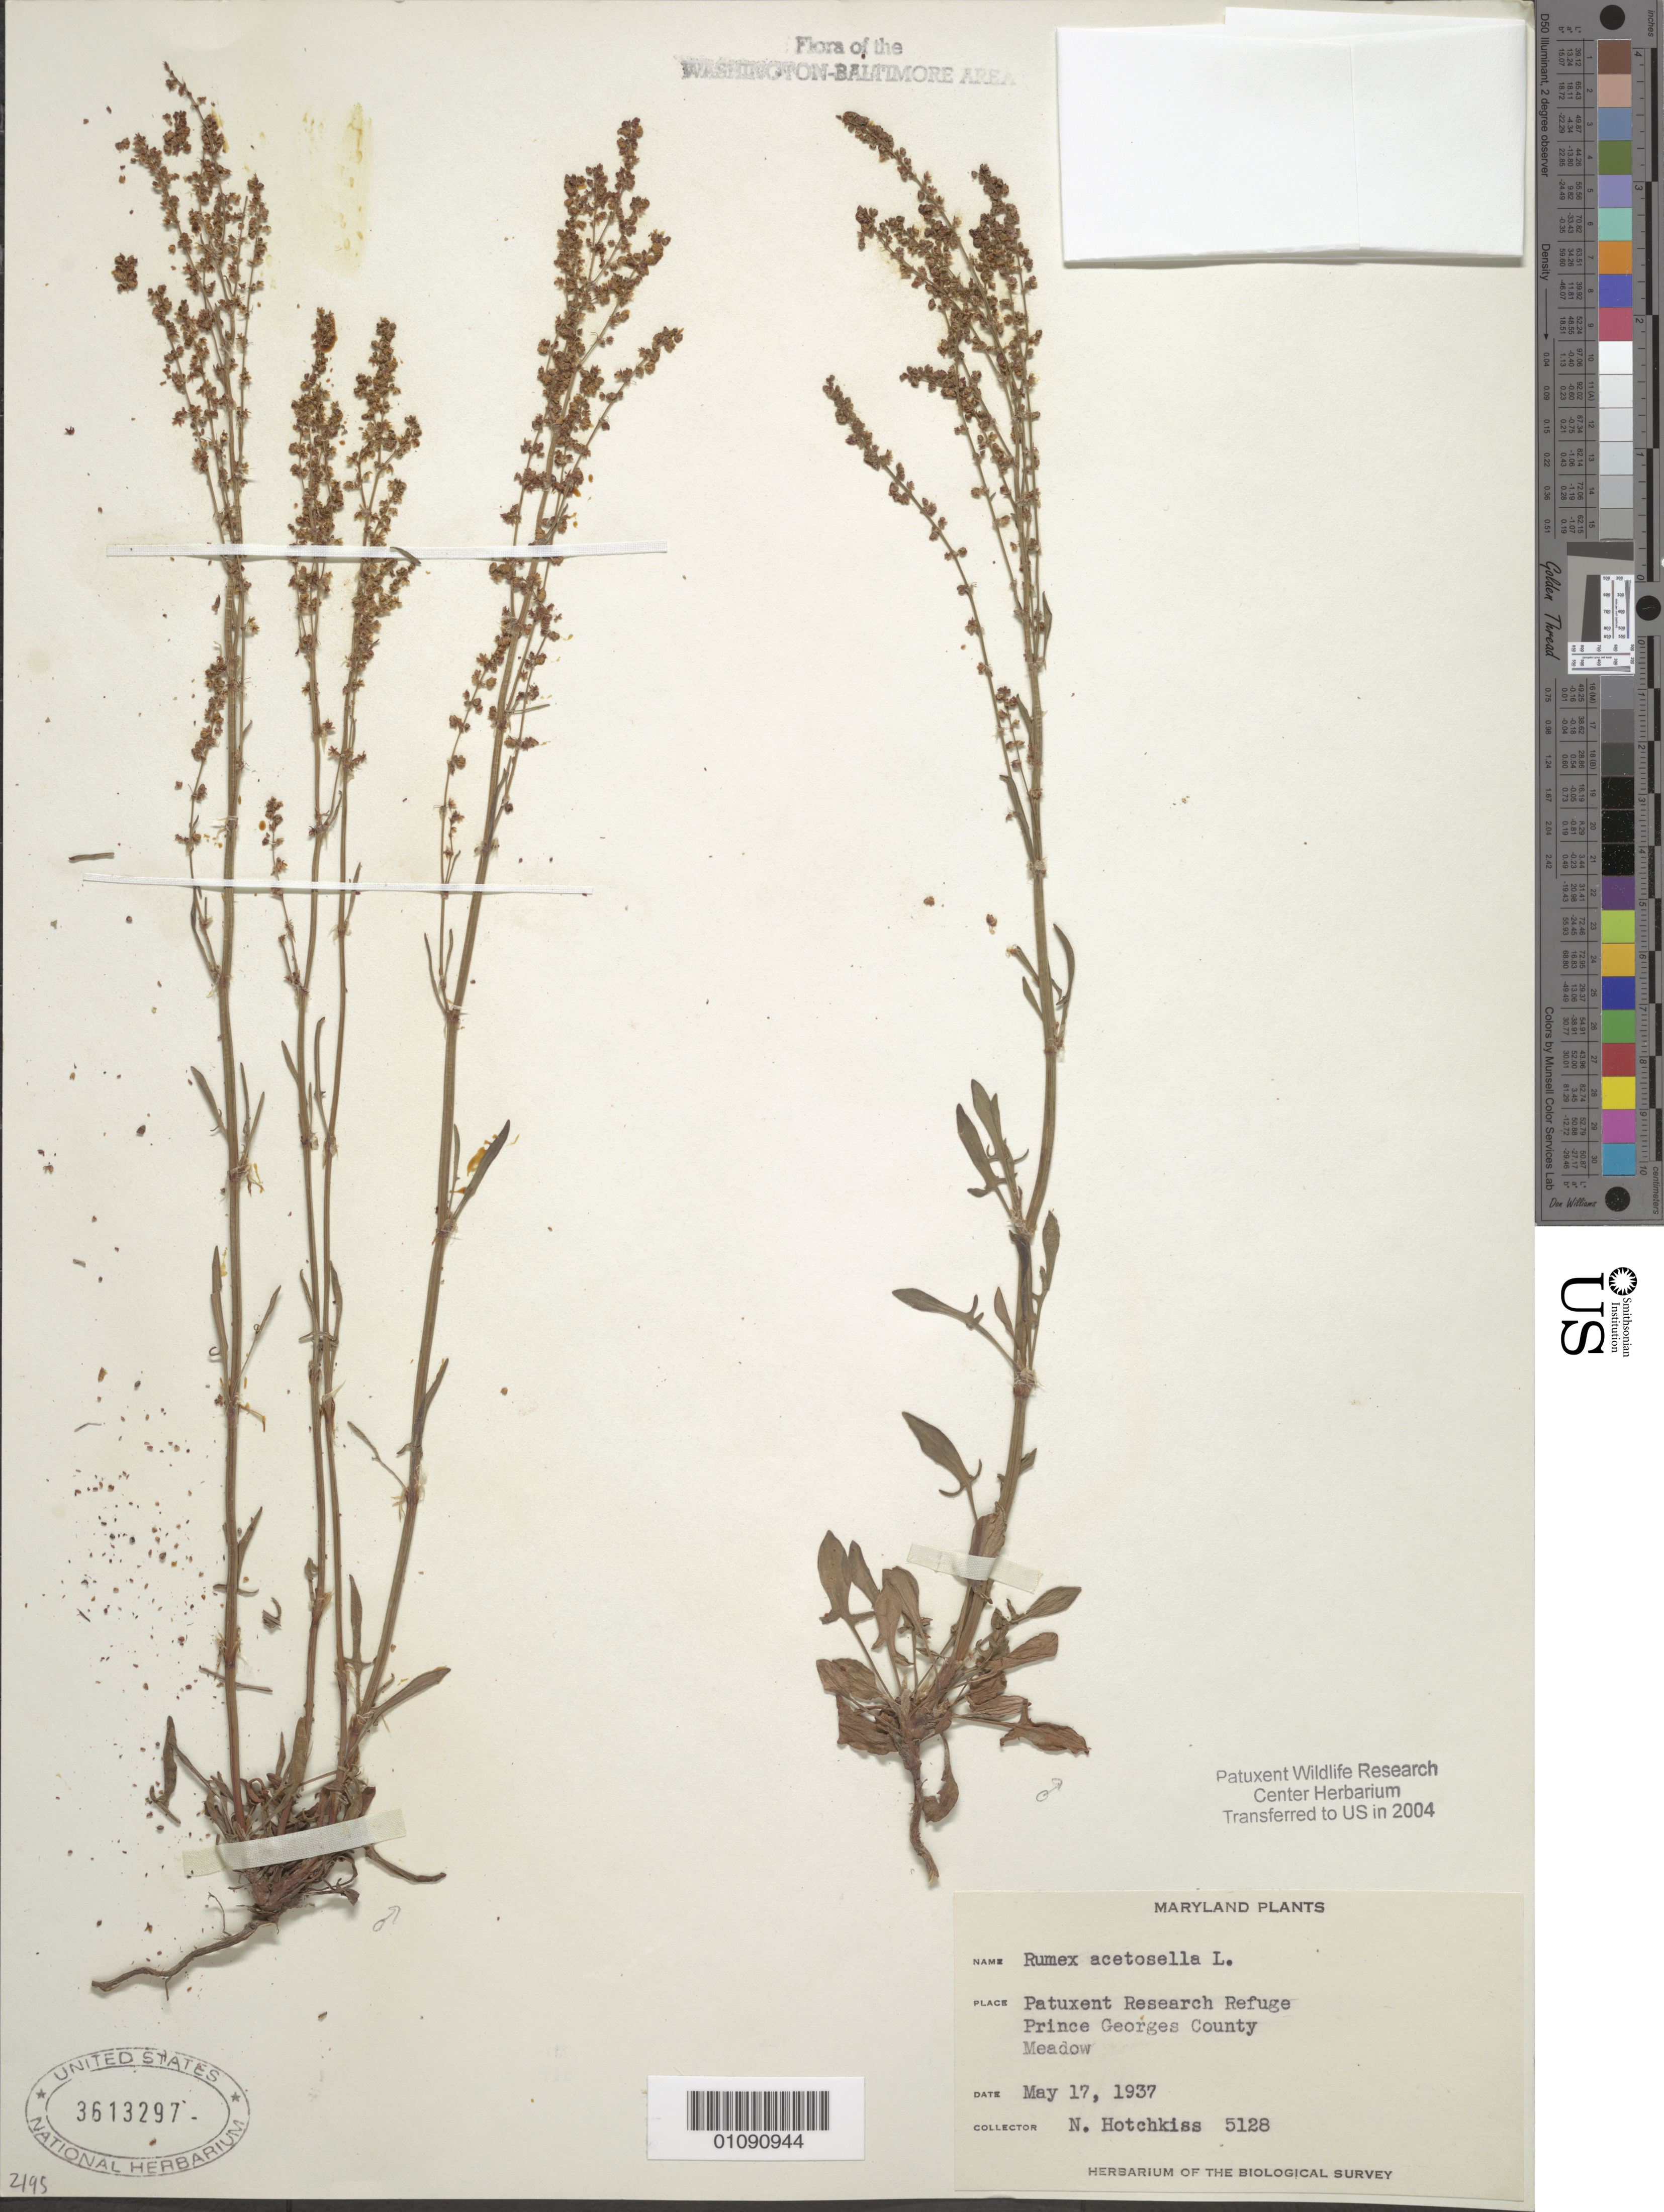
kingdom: Plantae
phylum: Tracheophyta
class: Magnoliopsida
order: Caryophyllales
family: Polygonaceae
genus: Rumex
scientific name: Rumex acetosella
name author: L.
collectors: N. Hotchkiss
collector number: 5128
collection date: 1937-05-17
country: United States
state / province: Maryland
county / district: Prince George's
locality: Patuxent Wildlife Refuge.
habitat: Meadow.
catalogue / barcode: US 3613297